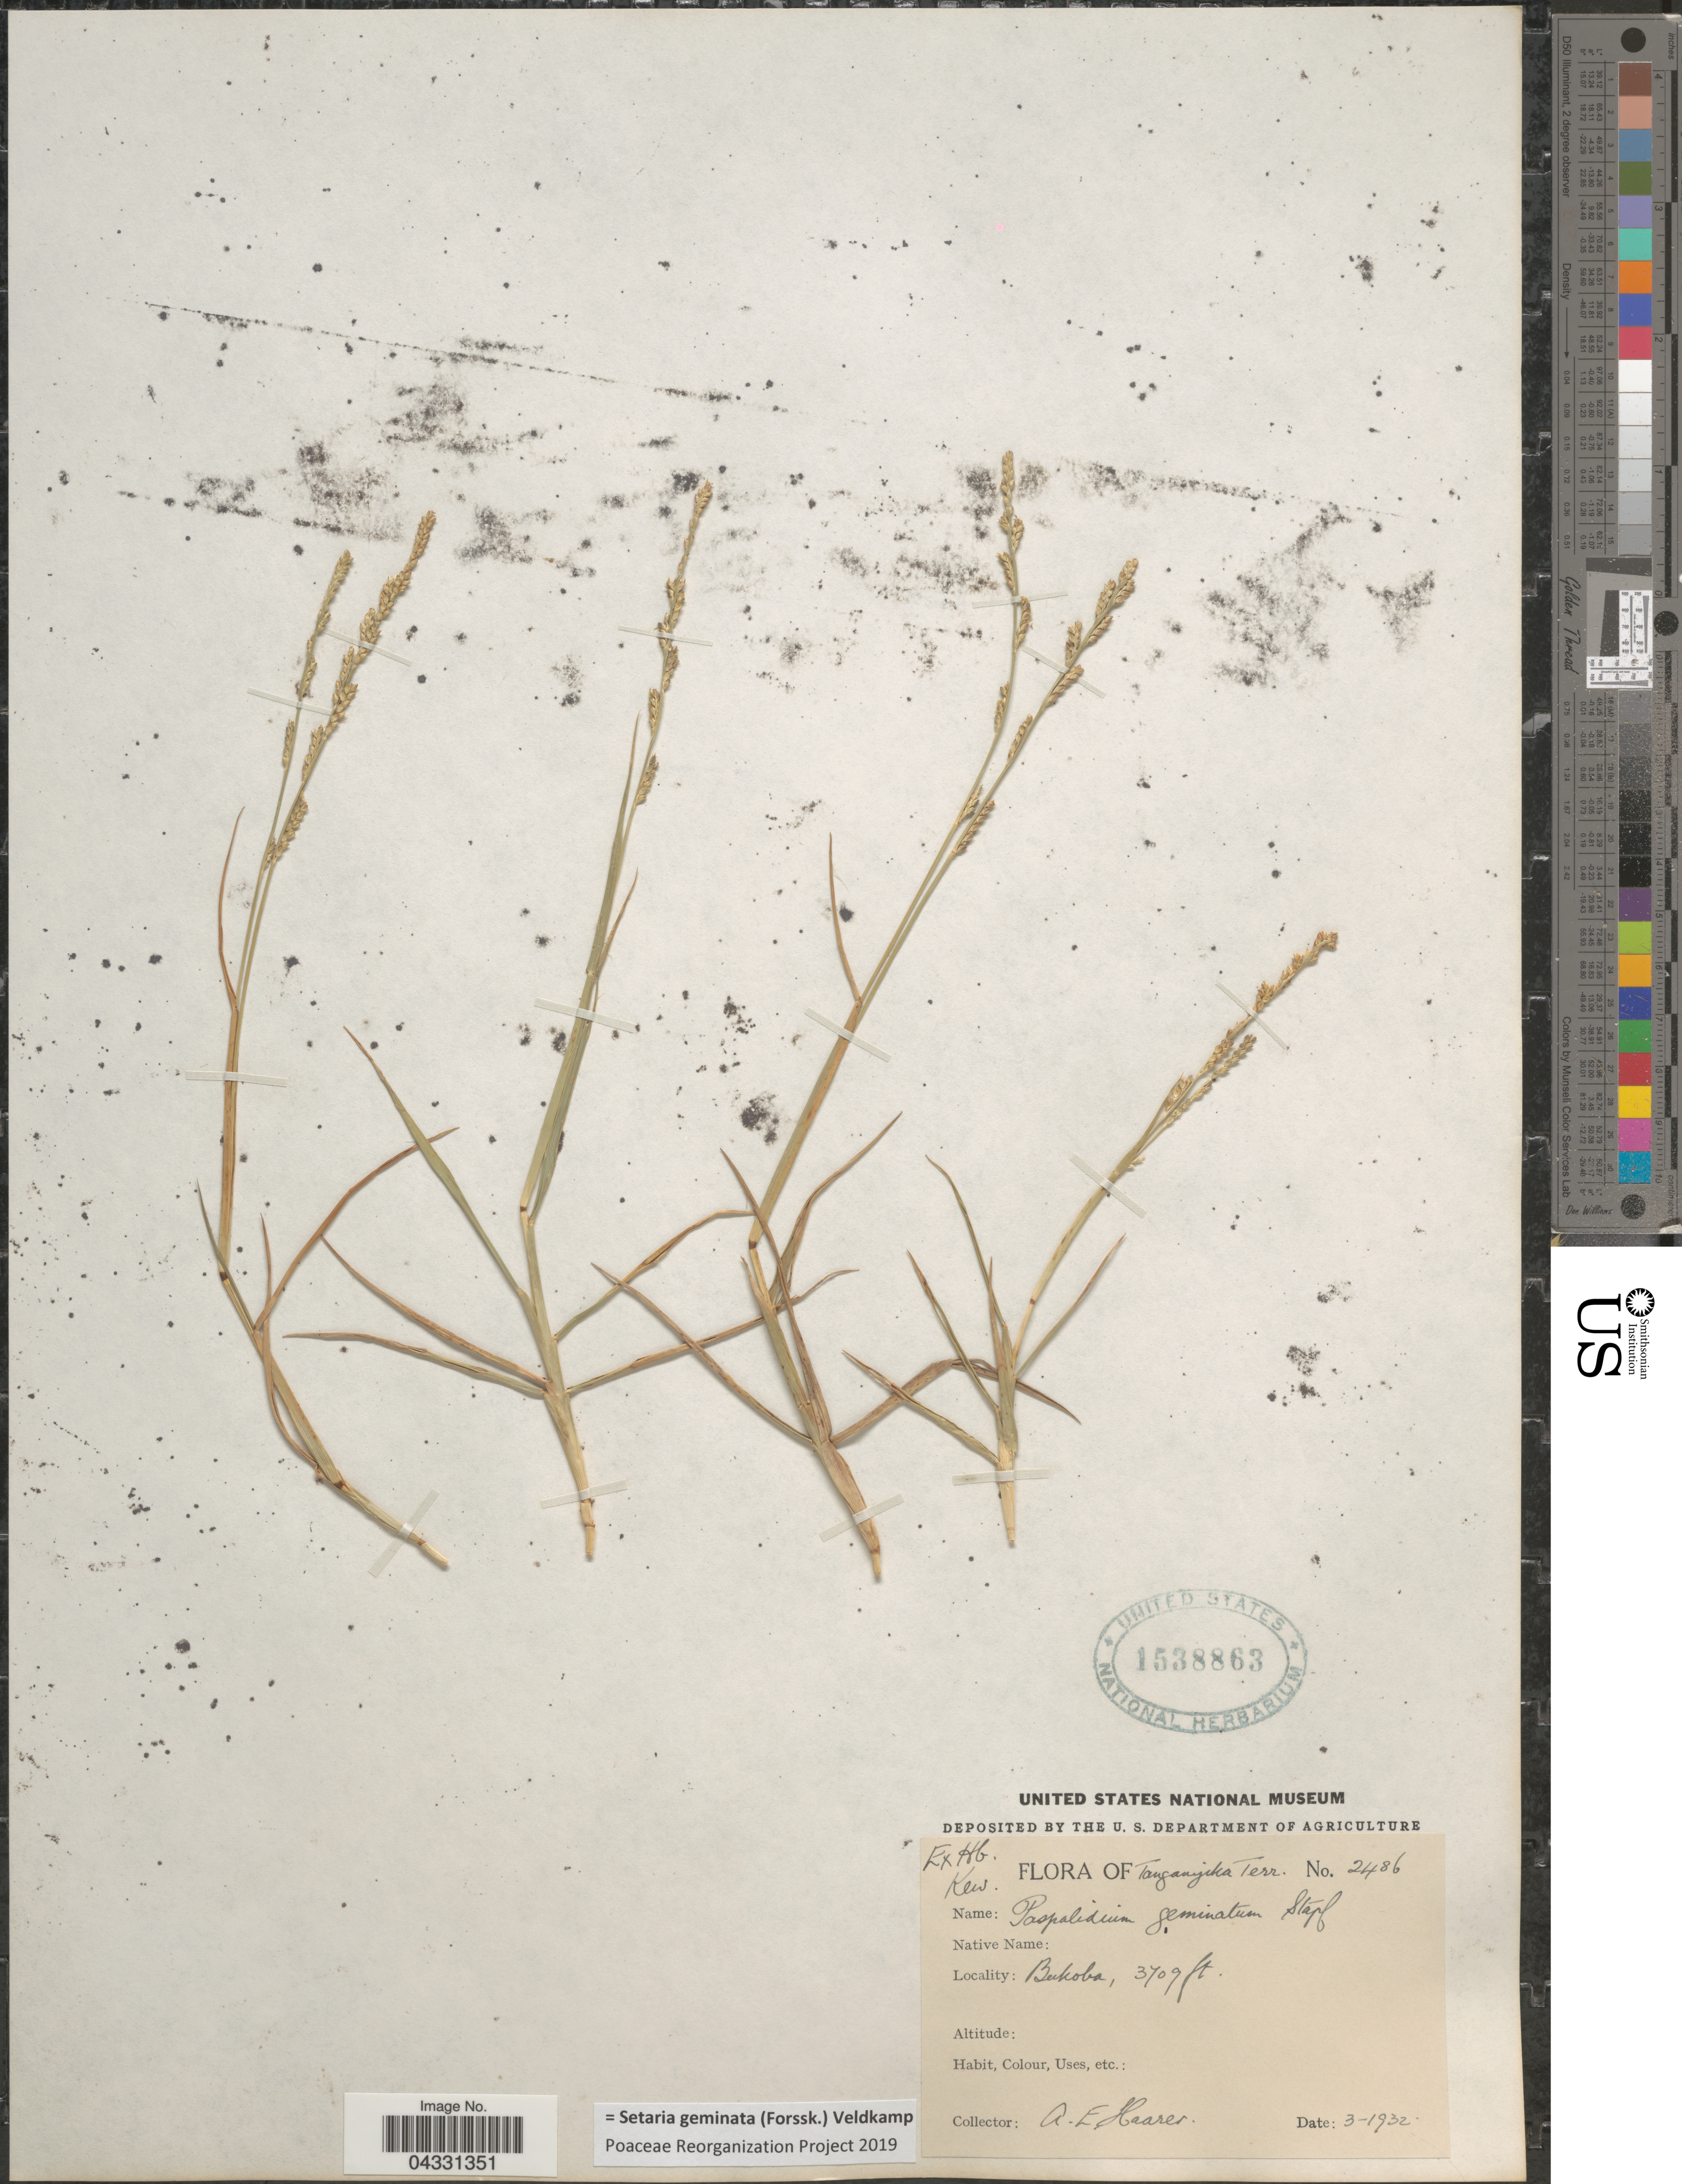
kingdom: Plantae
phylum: Tracheophyta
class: Liliopsida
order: Poales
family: Poaceae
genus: Setaria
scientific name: Setaria geminata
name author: (Forssk.) Veldkamp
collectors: A. Haarer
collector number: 2486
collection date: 1932-03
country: Tanzania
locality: Tanganyika Terr. Bukoba.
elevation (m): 1131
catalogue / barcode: US 1538863